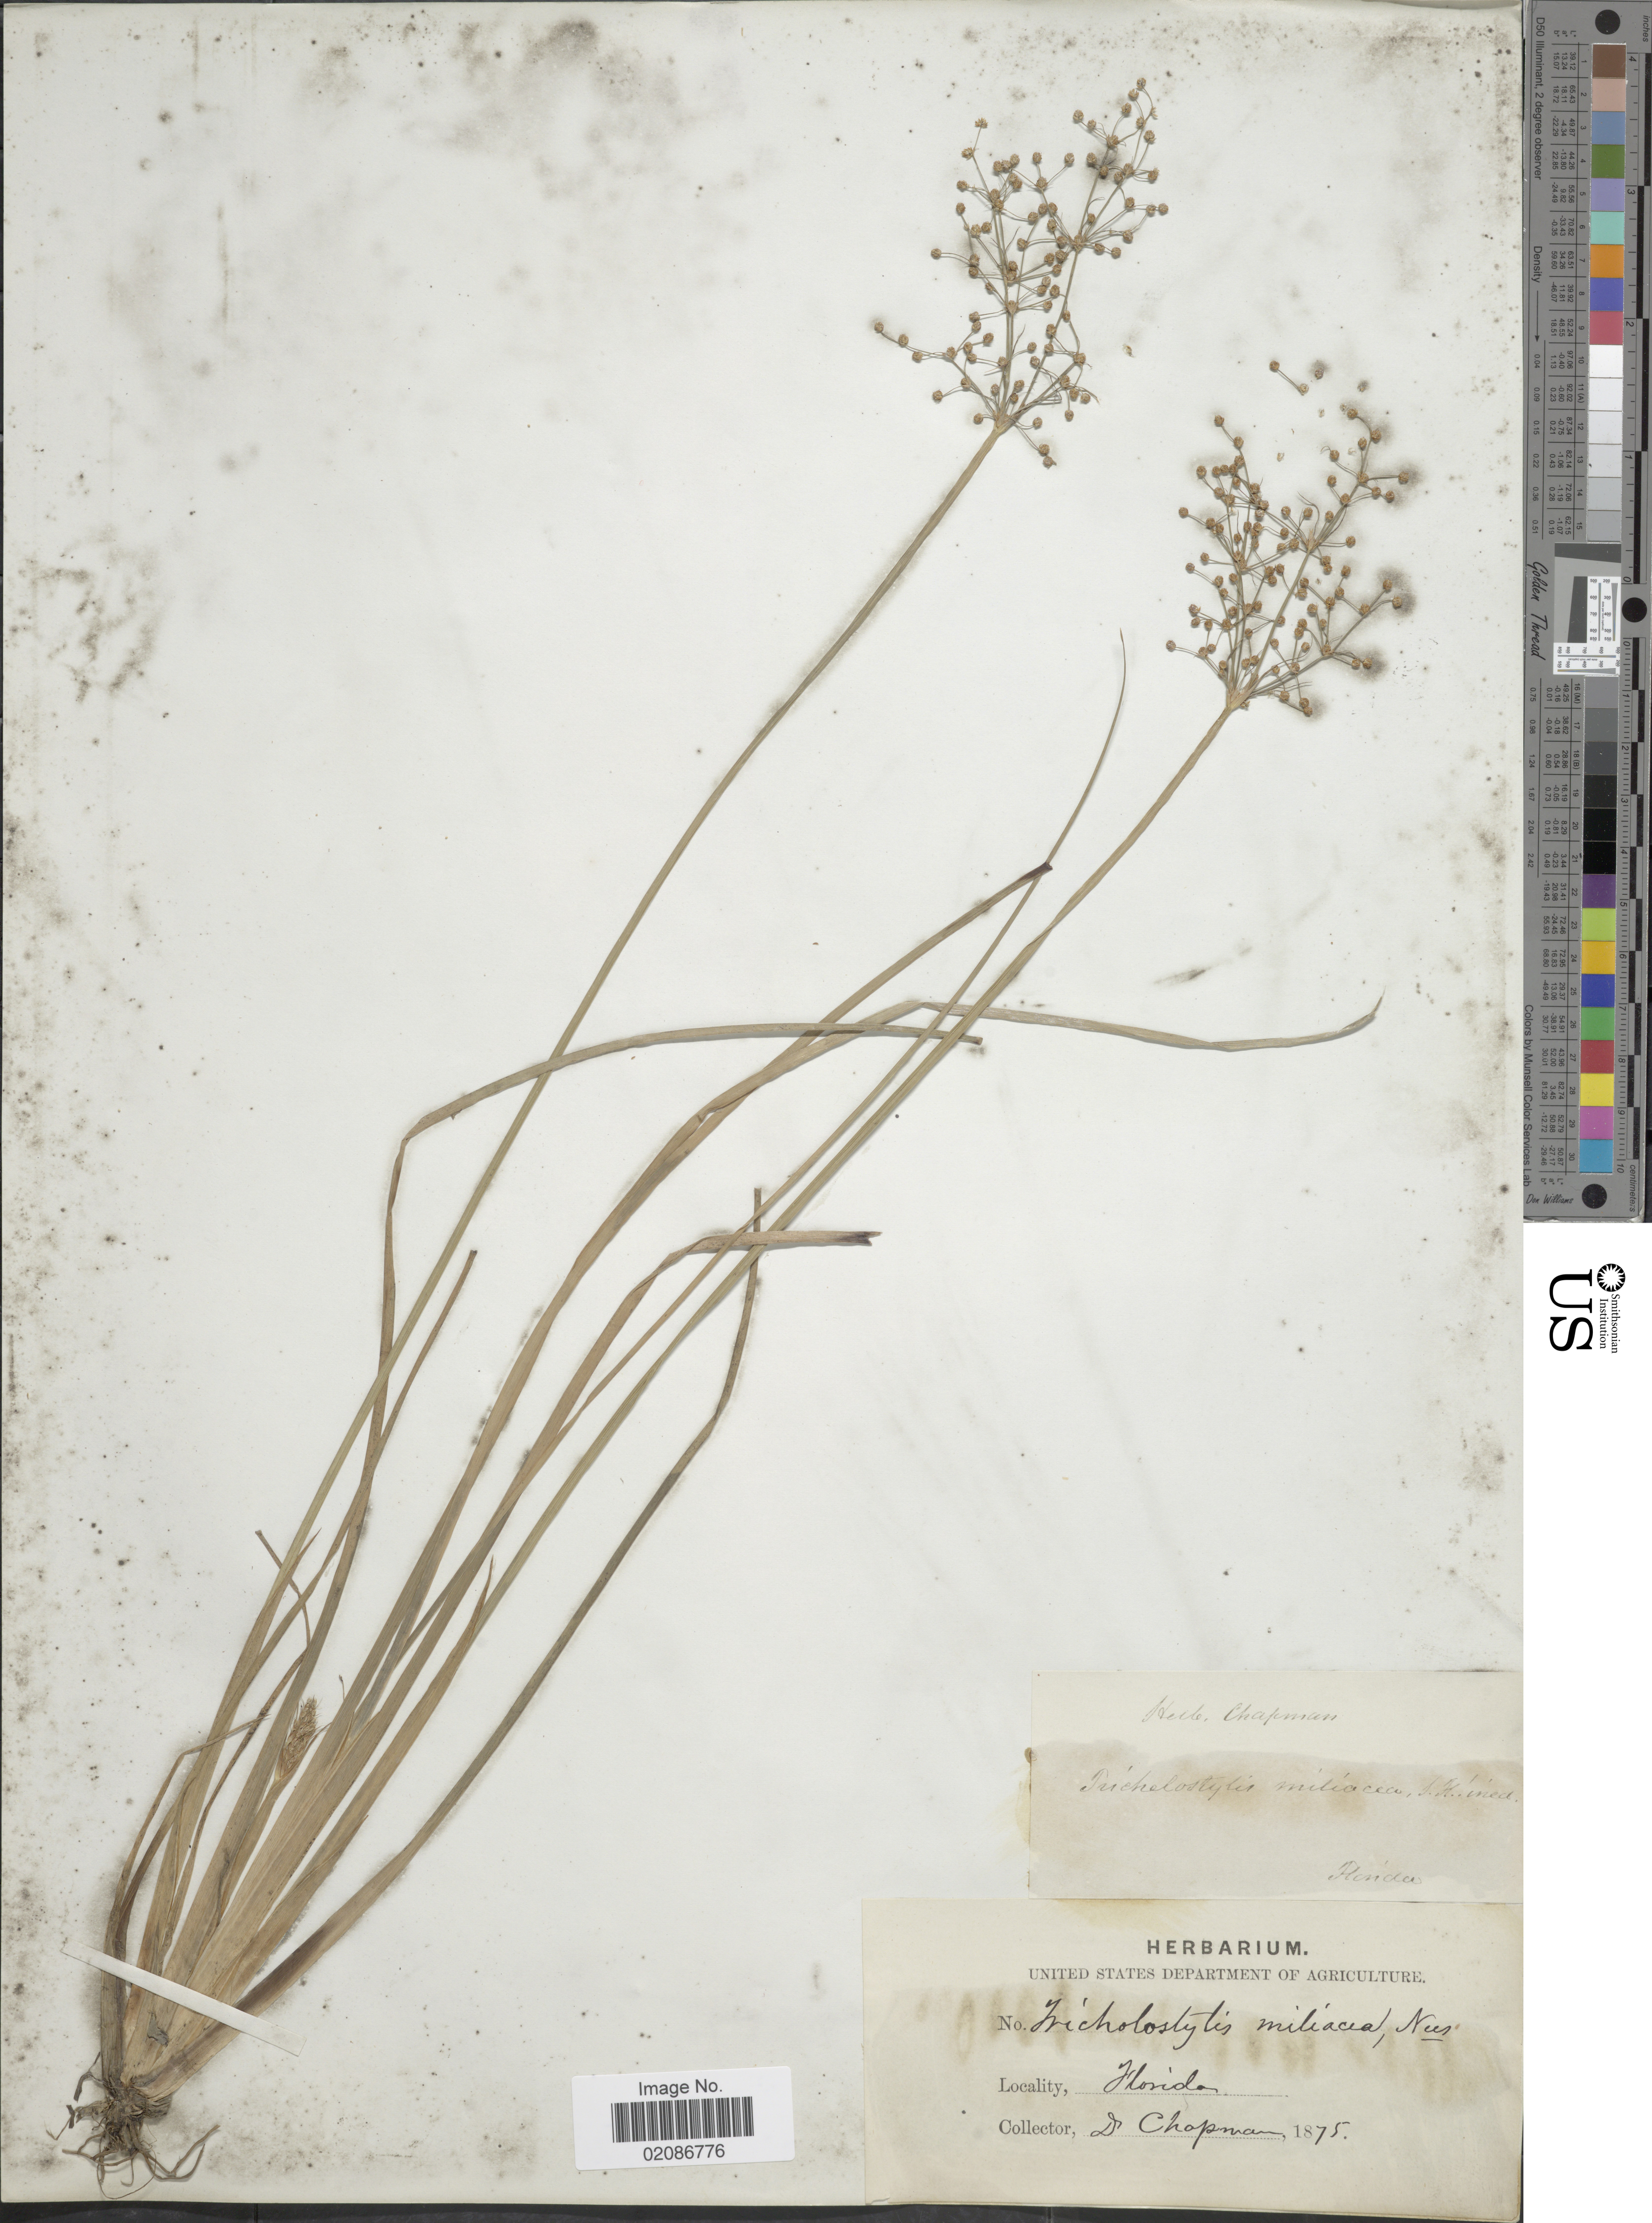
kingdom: Plantae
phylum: Tracheophyta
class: Liliopsida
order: Poales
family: Cyperaceae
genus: Fimbristylis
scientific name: Fimbristylis littoralis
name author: Gaudich.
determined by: Strong, M. T., (US), Smithsonian Institution - National Museum of Natural History (UNITED STATES)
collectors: A. Chapman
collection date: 1875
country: United States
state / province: Florida